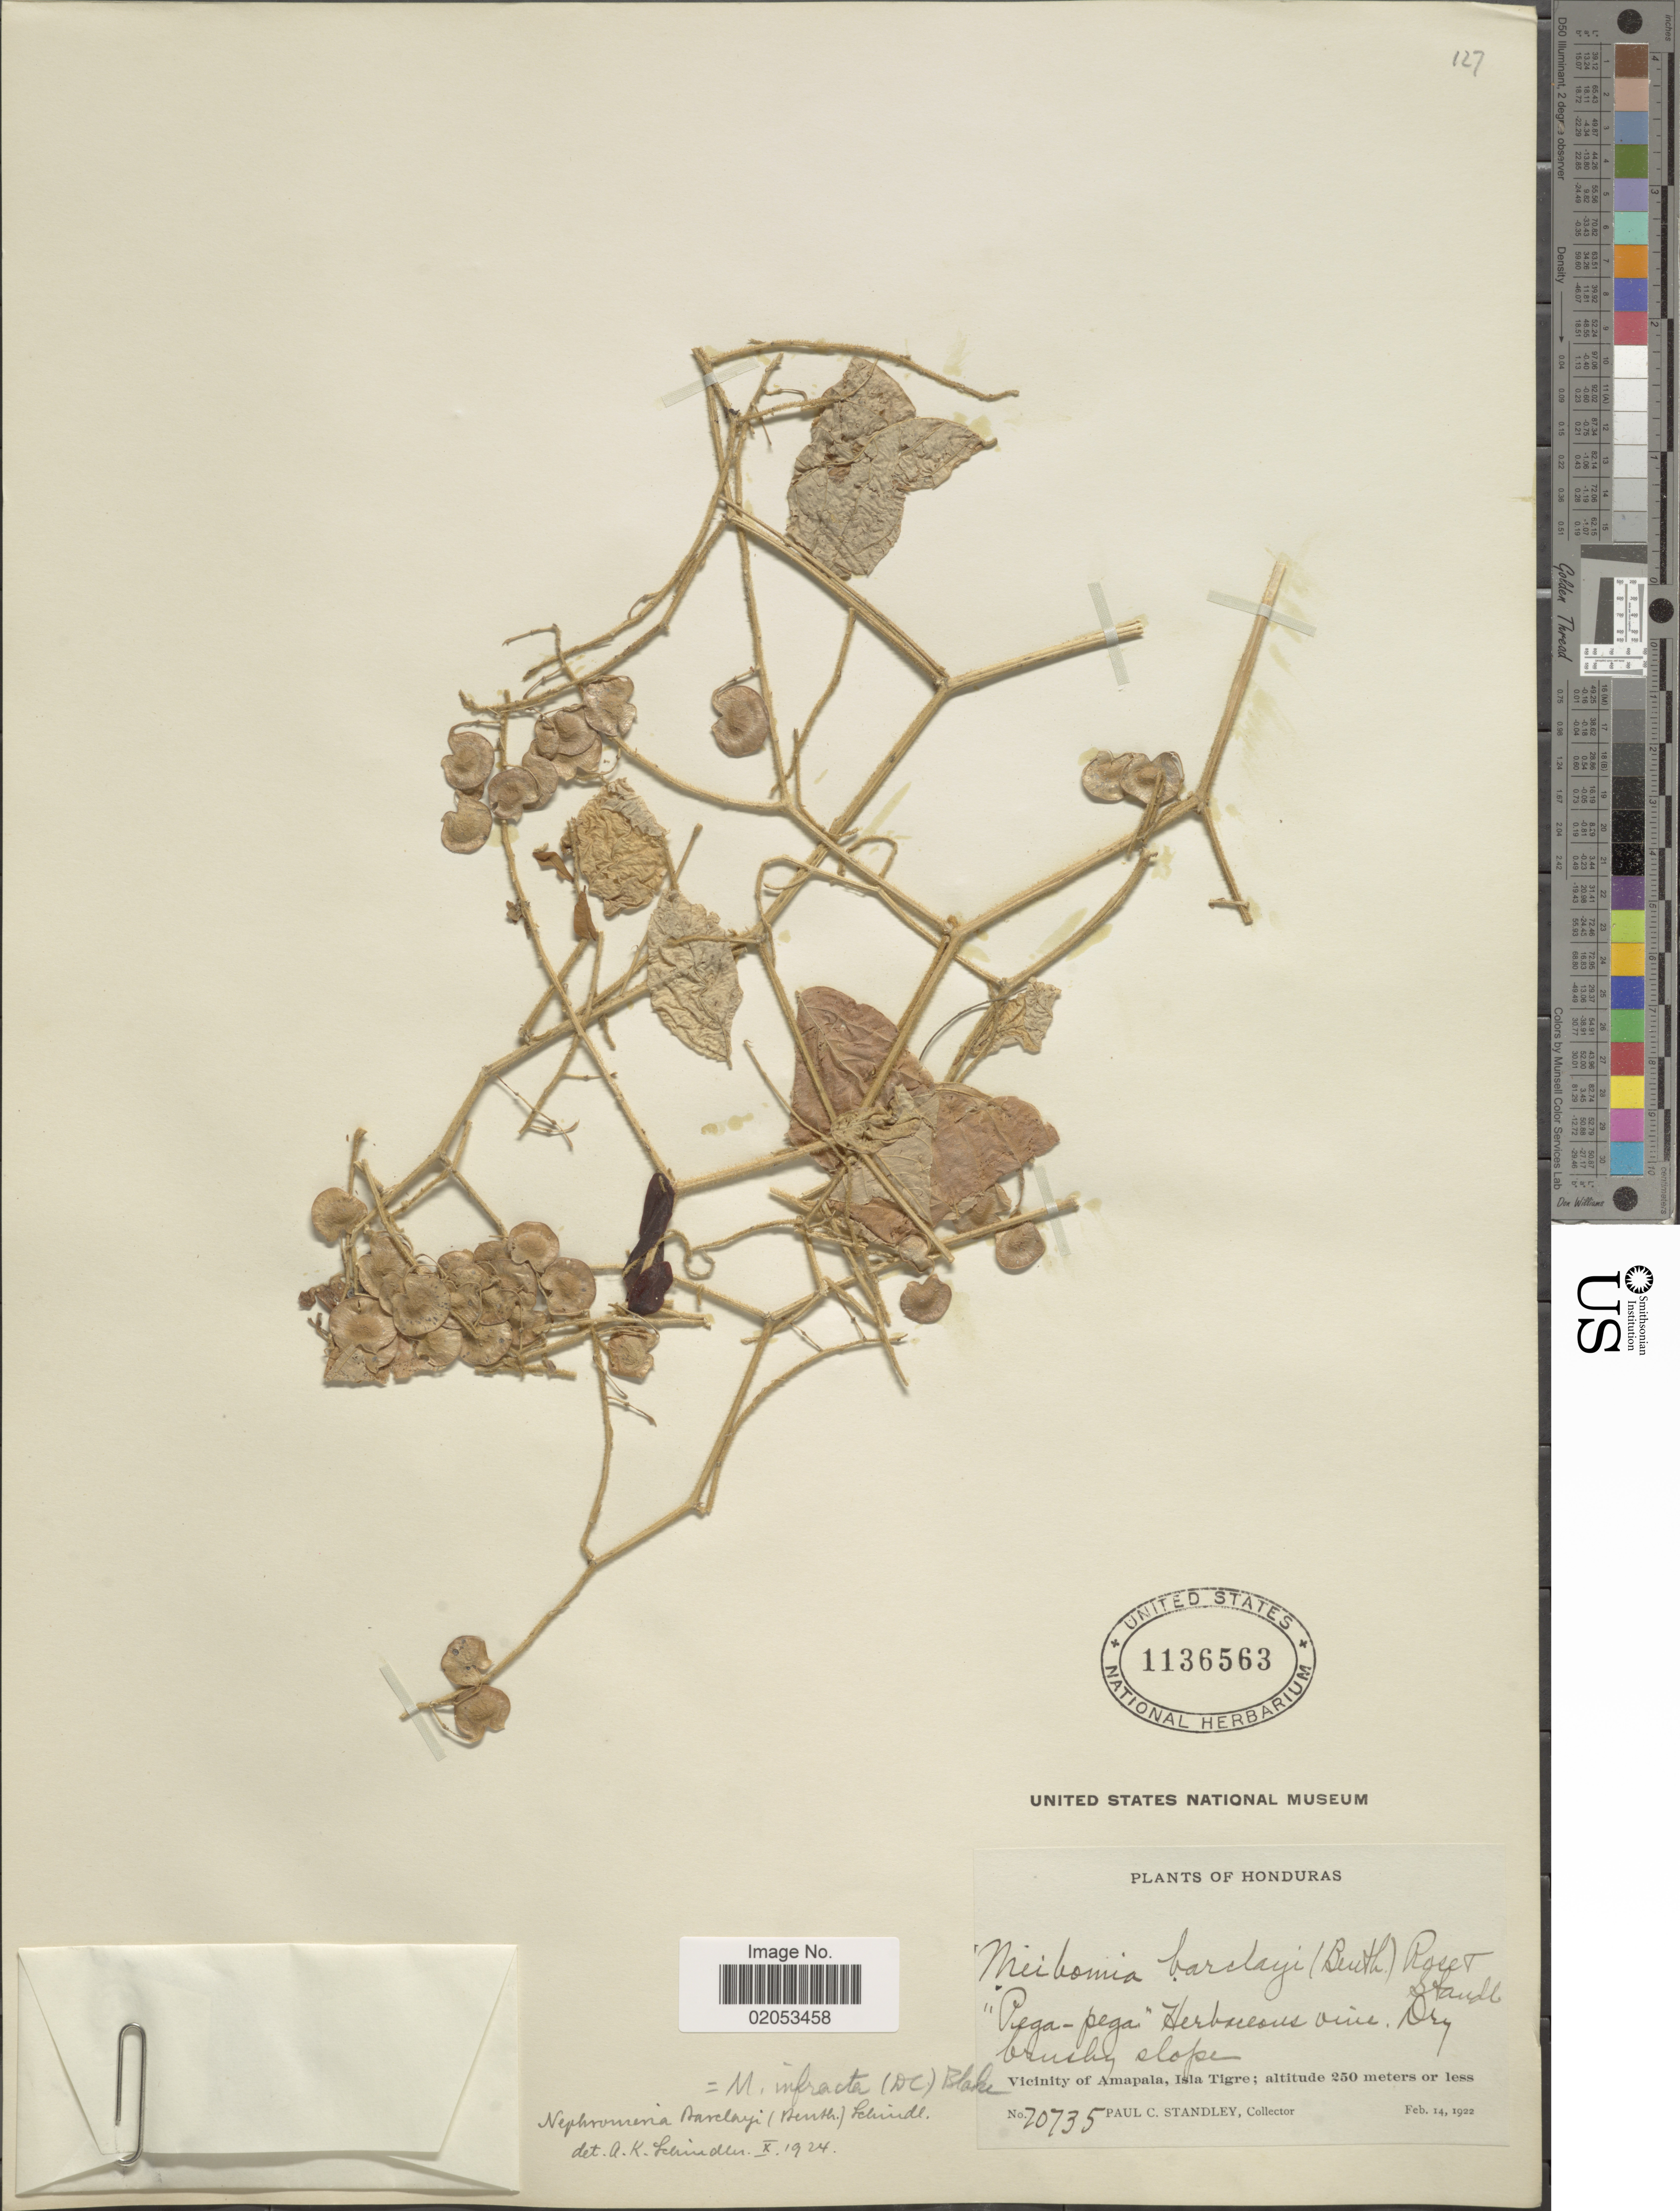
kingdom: Plantae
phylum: Tracheophyta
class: Magnoliopsida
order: Fabales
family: Fabaceae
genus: Desmodium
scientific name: Desmodium infractum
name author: DC.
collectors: P. C. Standley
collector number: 20735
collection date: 1922-02-14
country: Honduras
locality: Dry brushy slope, Vicinity of Amapala, Isla Tigre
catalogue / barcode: US 1136563